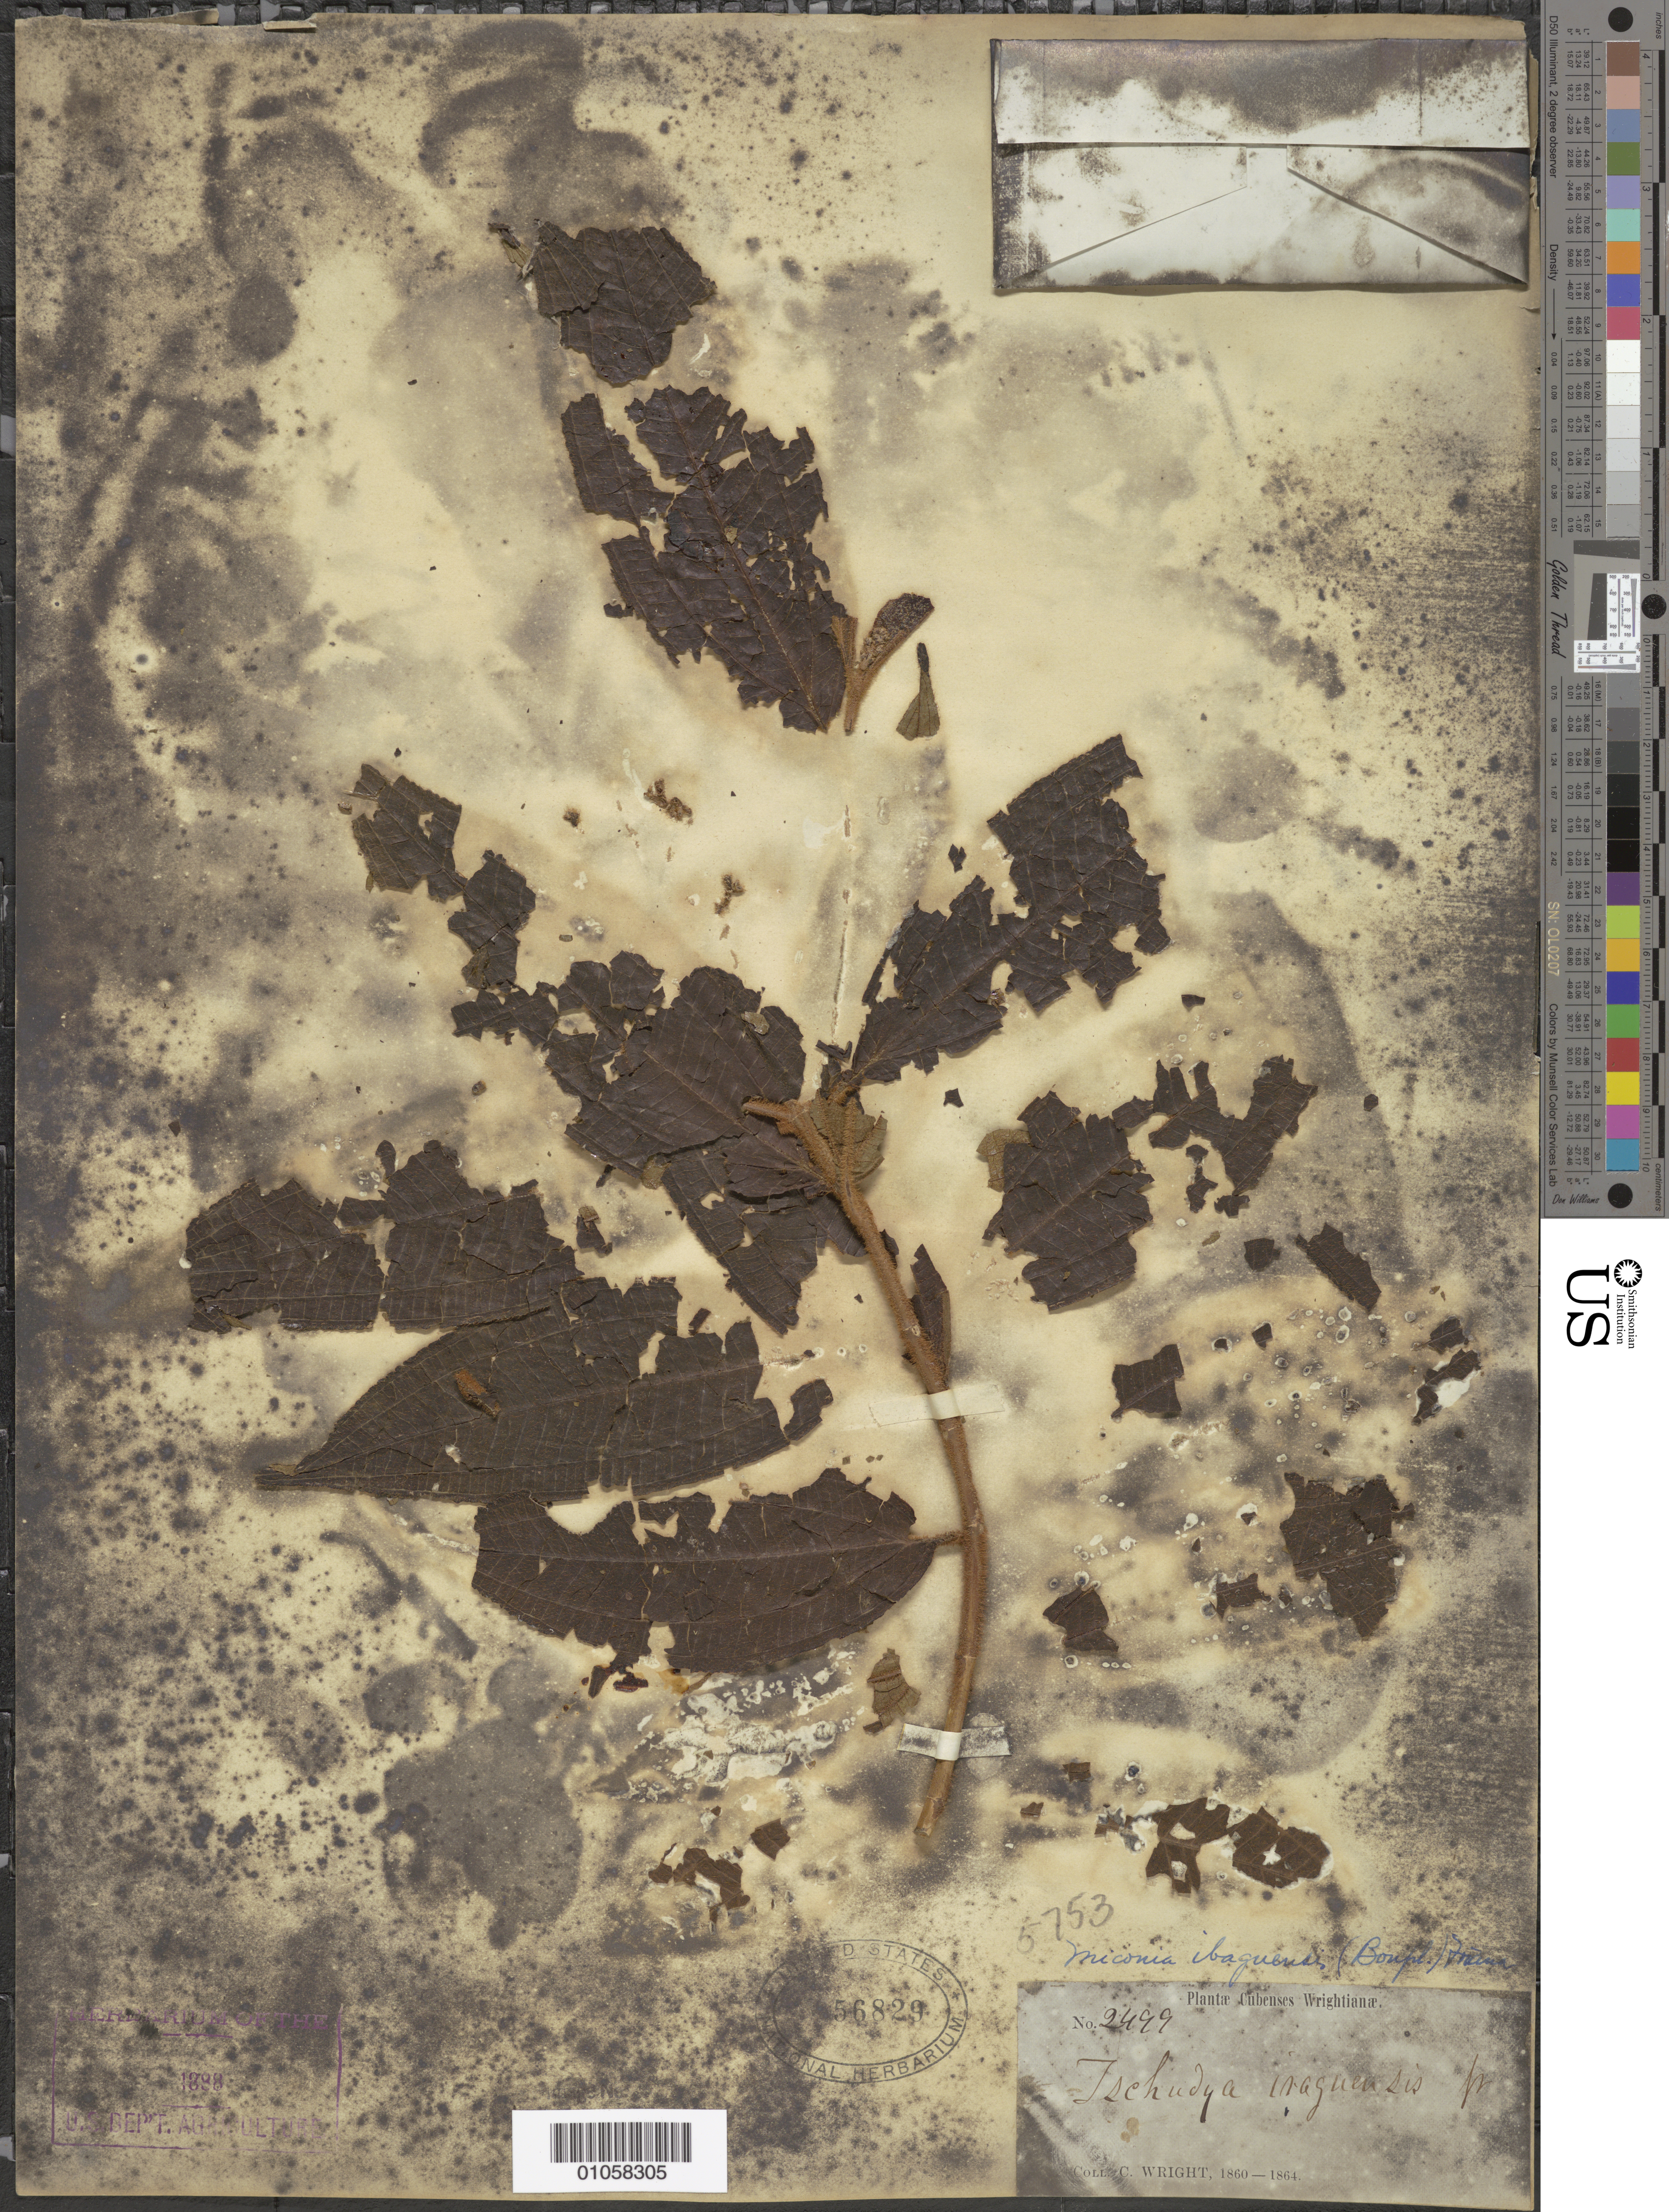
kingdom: Plantae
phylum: Tracheophyta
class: Magnoliopsida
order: Myrtales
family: Melastomataceae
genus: Miconia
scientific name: Miconia ibaguensis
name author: (Bonpl.) Triana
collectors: C. Wright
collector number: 2499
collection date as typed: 1860 to 1864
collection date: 1860/1864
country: Cuba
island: Cuba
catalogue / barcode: US 56829